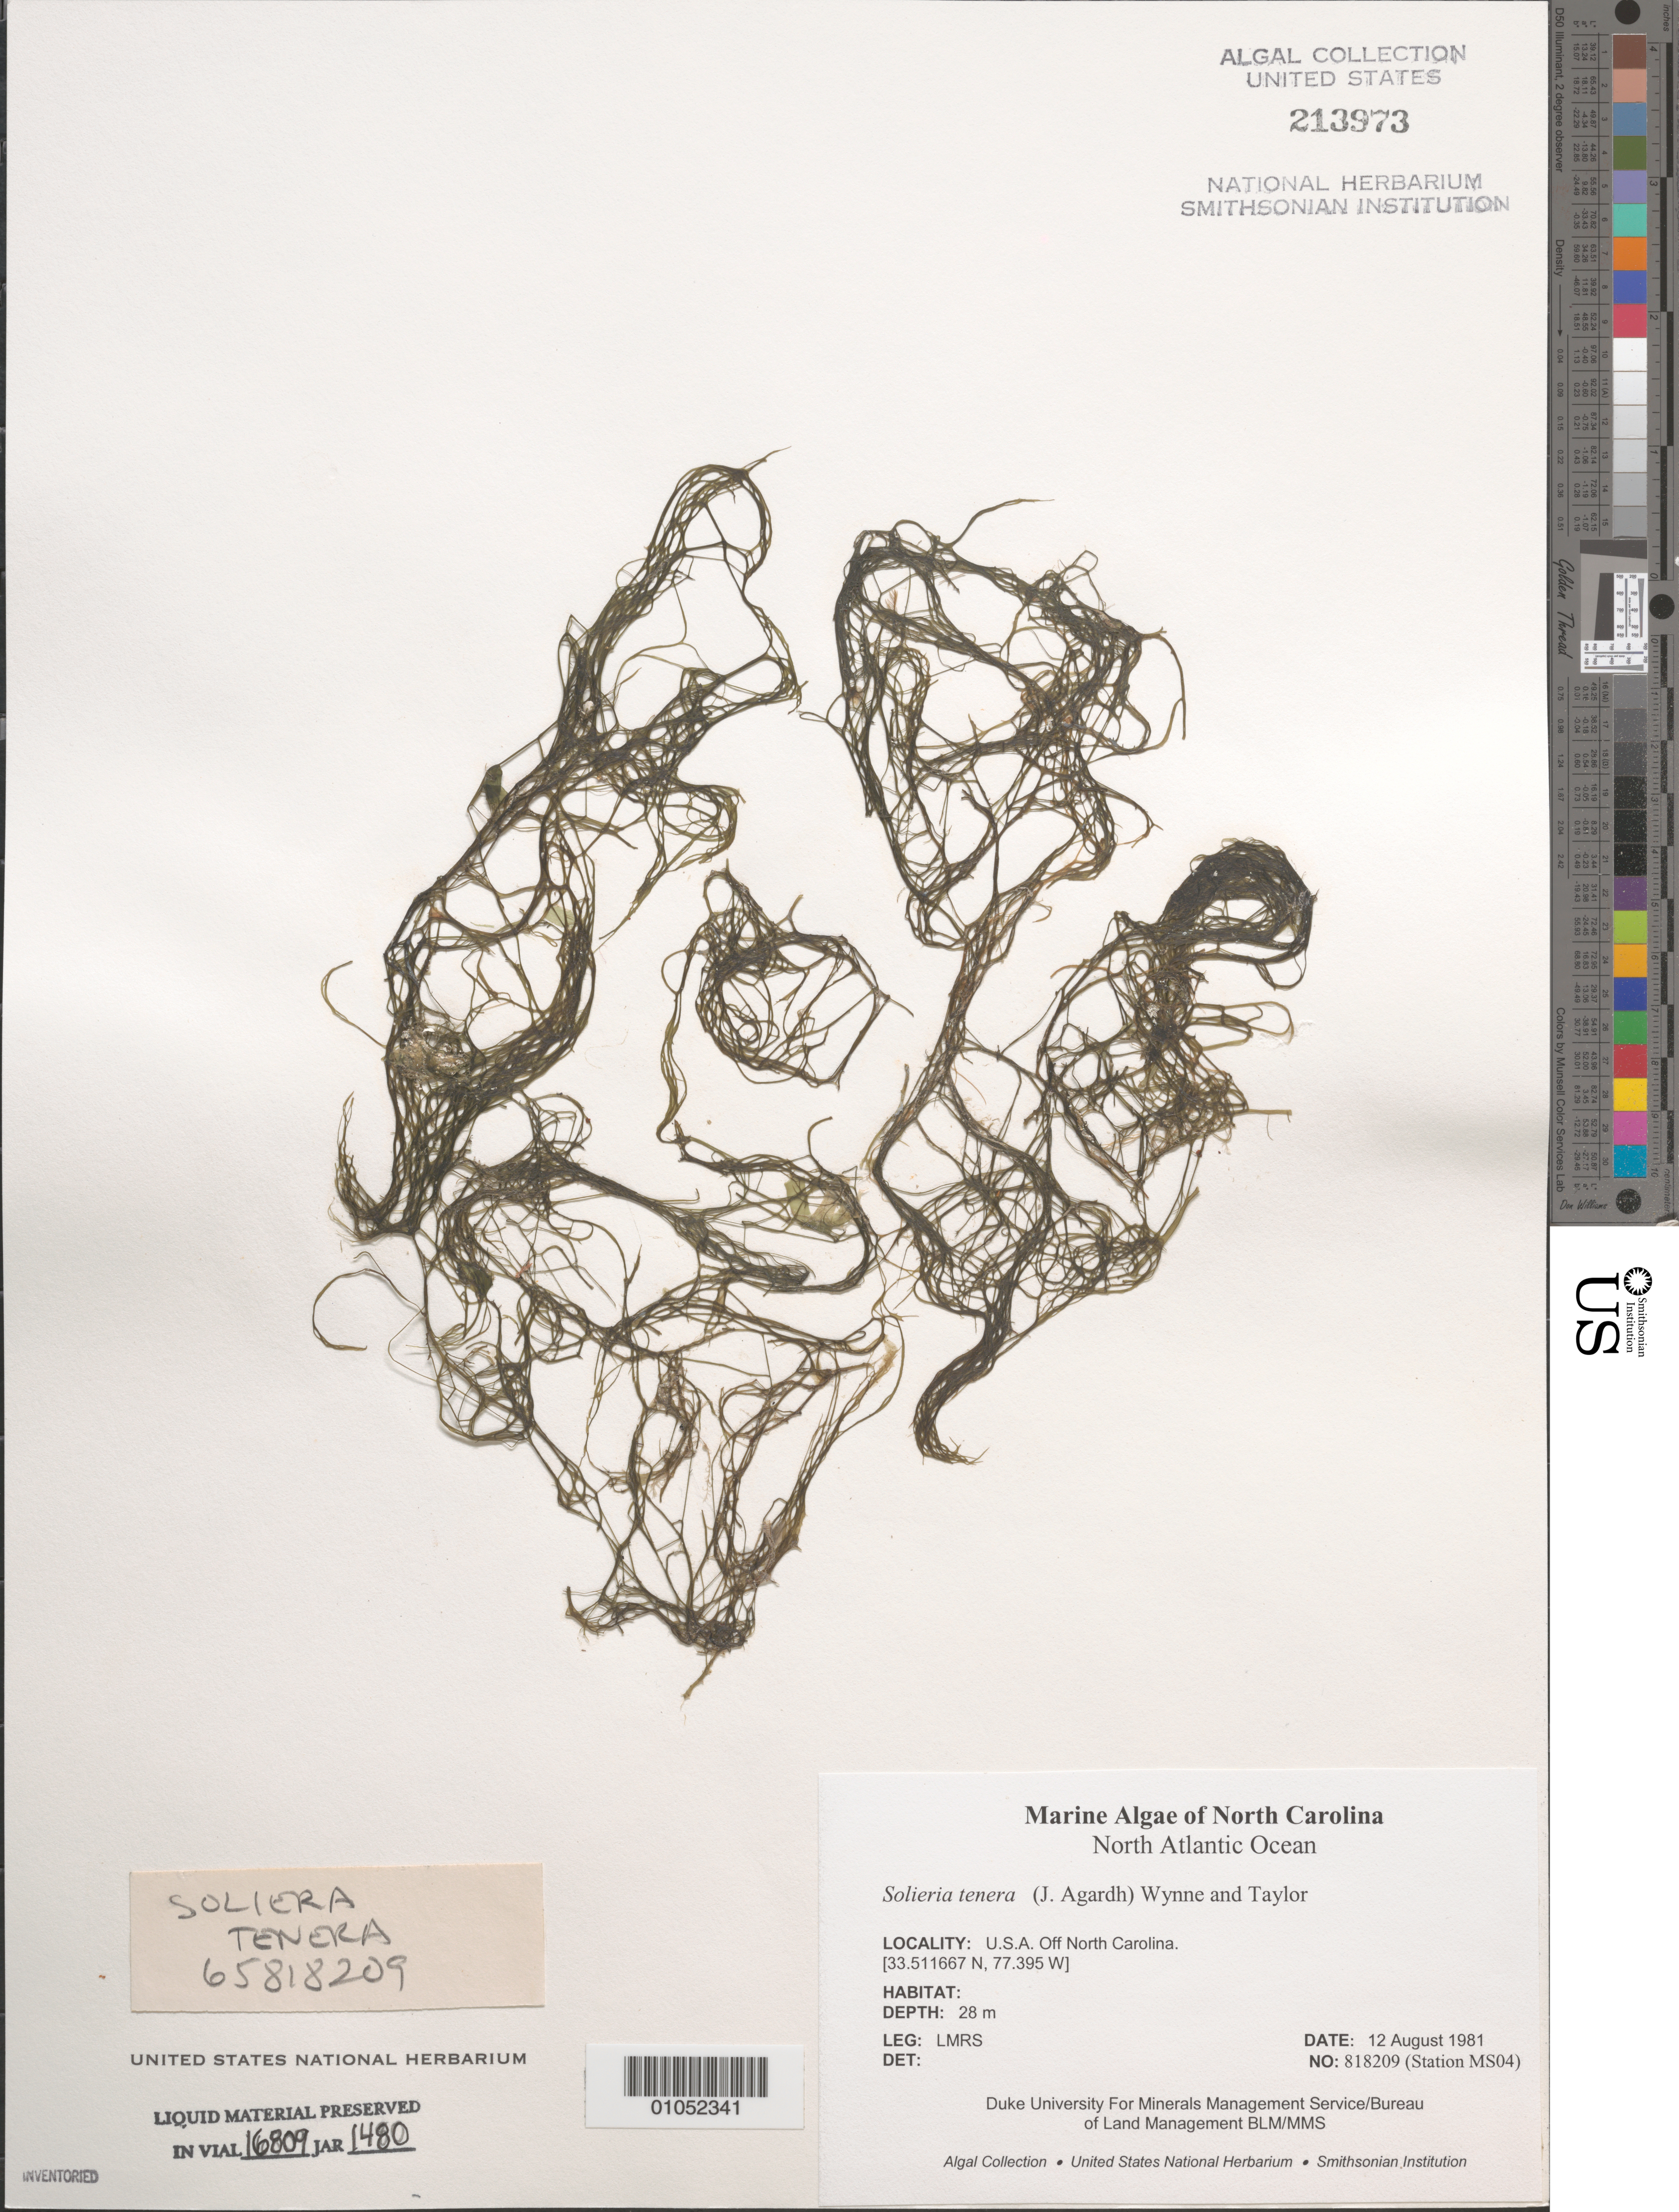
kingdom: Plantae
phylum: Rhodophyta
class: Florideophyceae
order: Gigartinales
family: Solieriaceae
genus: Solieria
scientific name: Solieria filiformis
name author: (Kütz.) P.W. Gabrielson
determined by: Algae name updating Project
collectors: LMRS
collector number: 818209 (Station MS04)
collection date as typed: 12 Aug 1981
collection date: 1981-08-12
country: United States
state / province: North Carolina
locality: North Atlantic Ocean off North Carolina coast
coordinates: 33.511667 N, 77.395 W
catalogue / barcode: US 213973